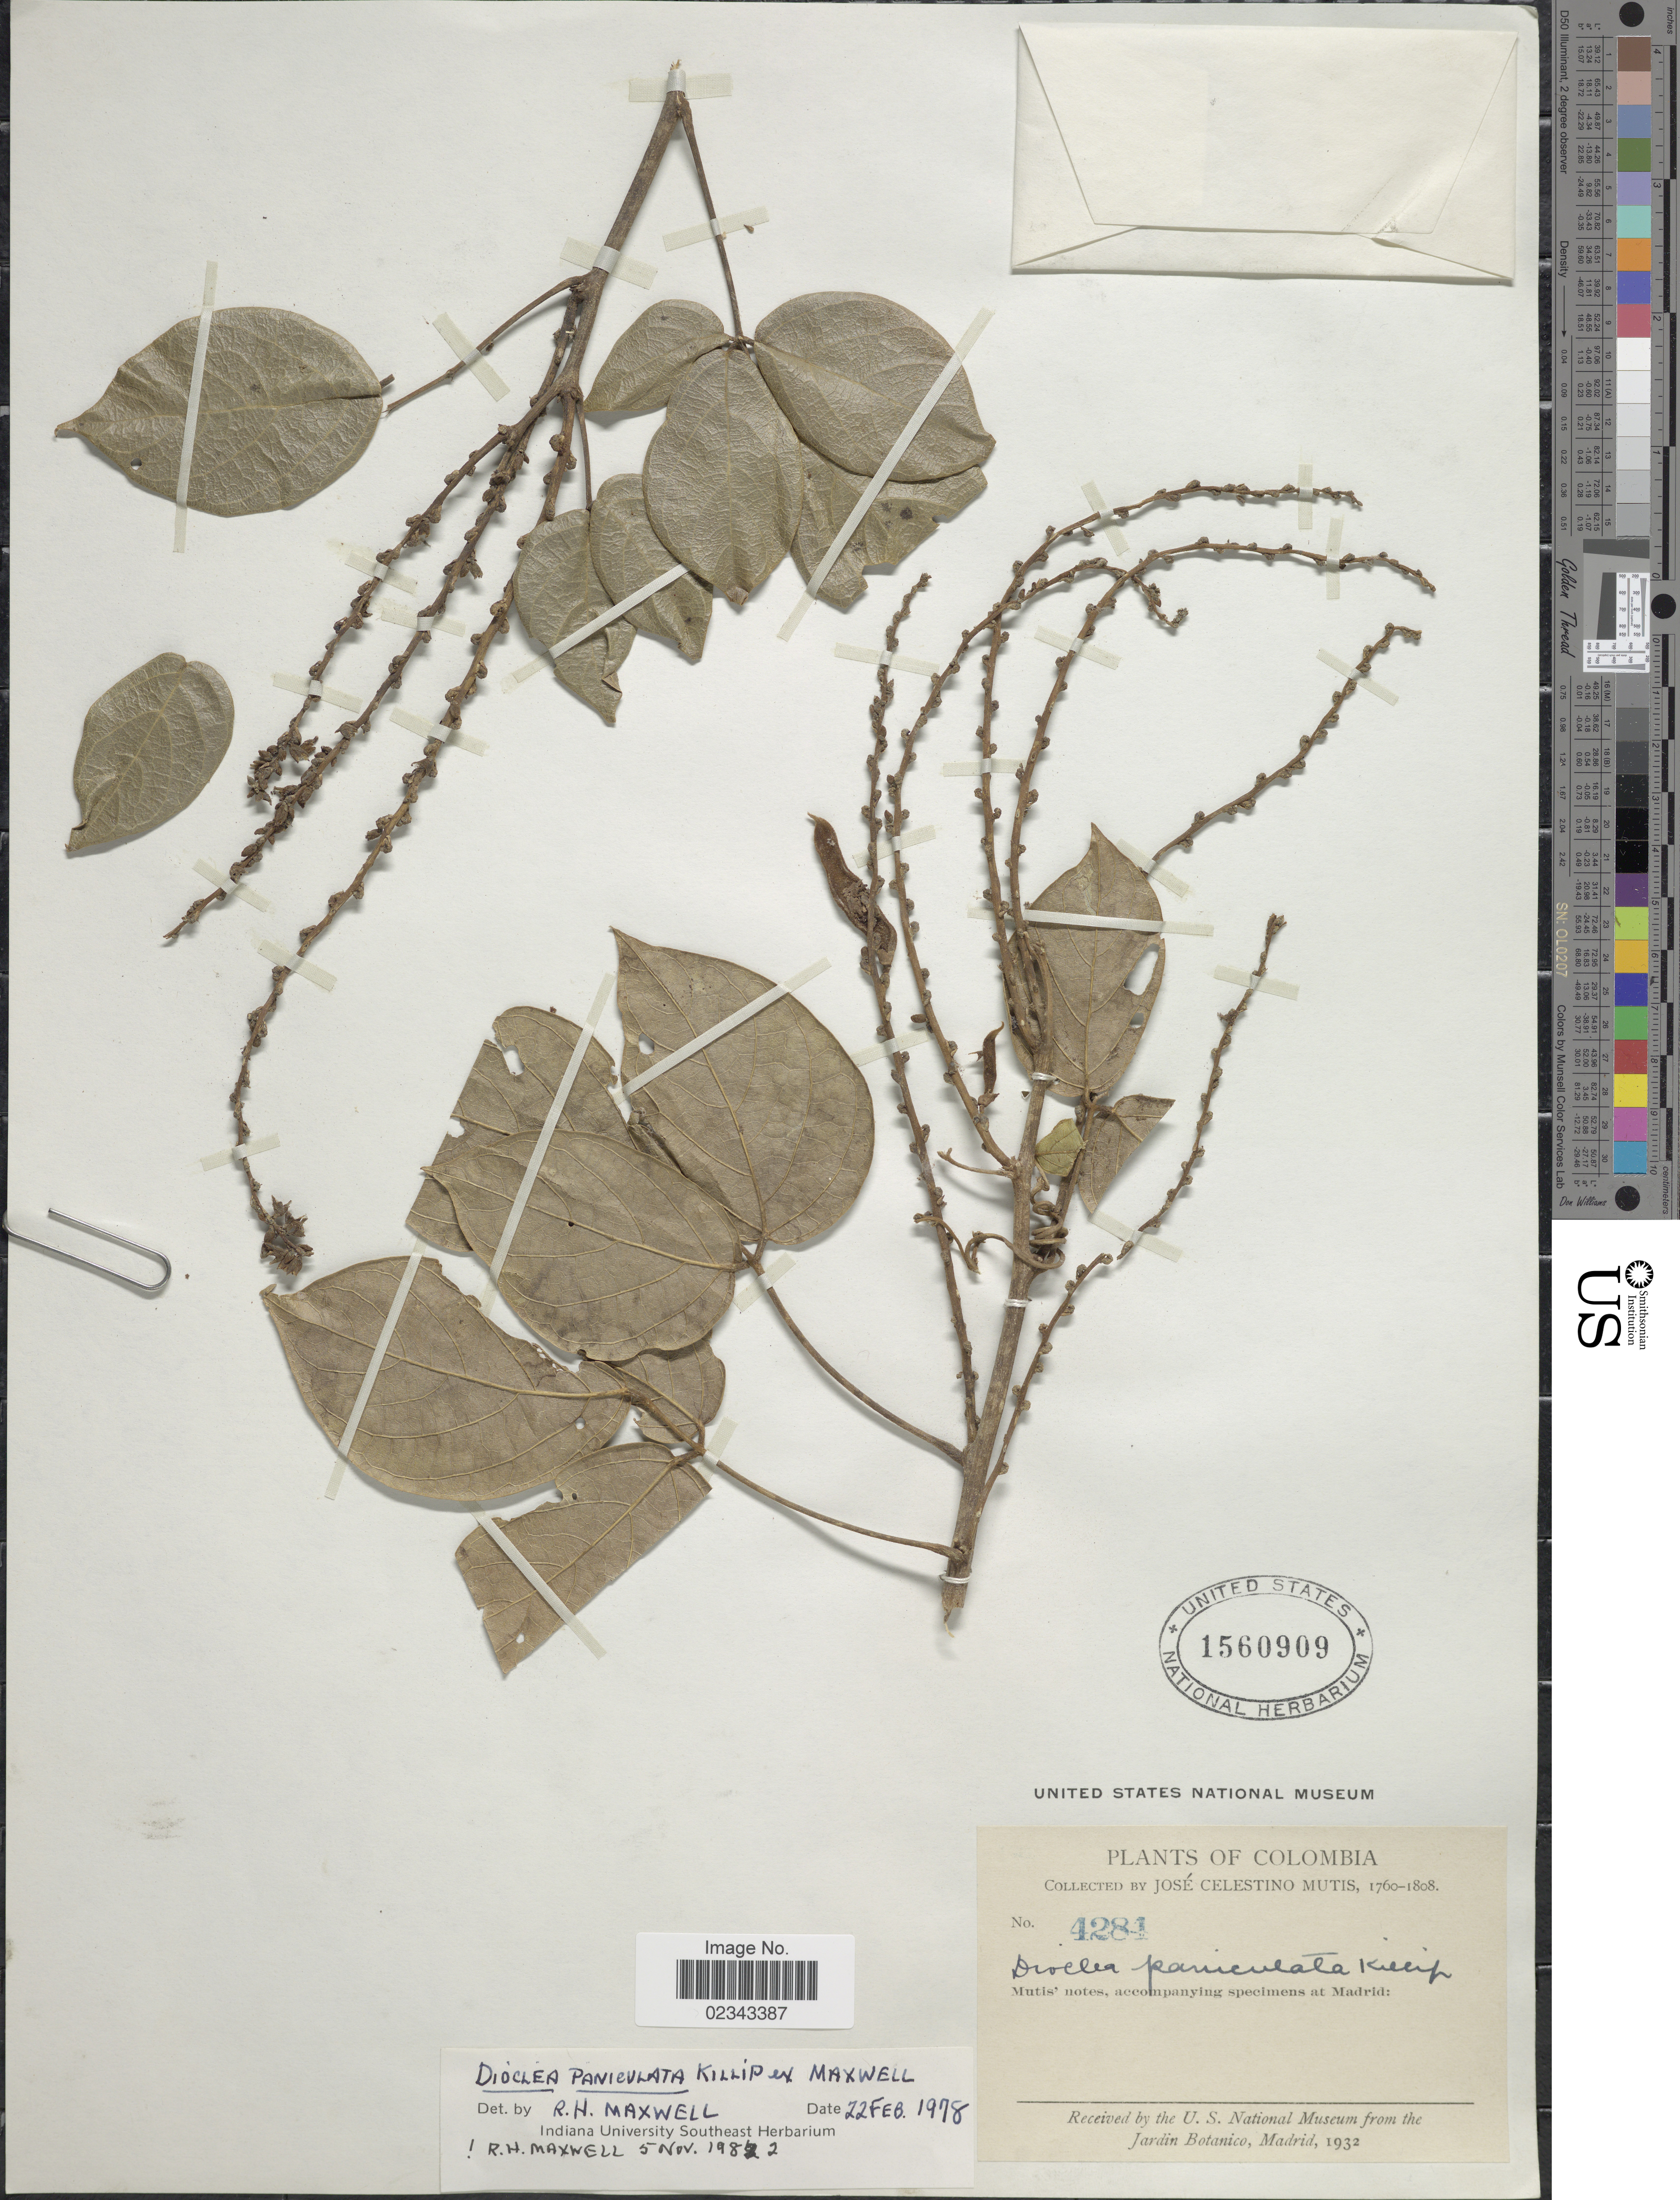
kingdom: Plantae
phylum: Tracheophyta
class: Magnoliopsida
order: Fabales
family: Fabaceae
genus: Dioclea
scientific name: Dioclea paniculata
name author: Killip ex R.H. Maxwell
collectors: J. C. B. Mutis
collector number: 4281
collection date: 1760/1808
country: Colombia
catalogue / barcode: US 1560909